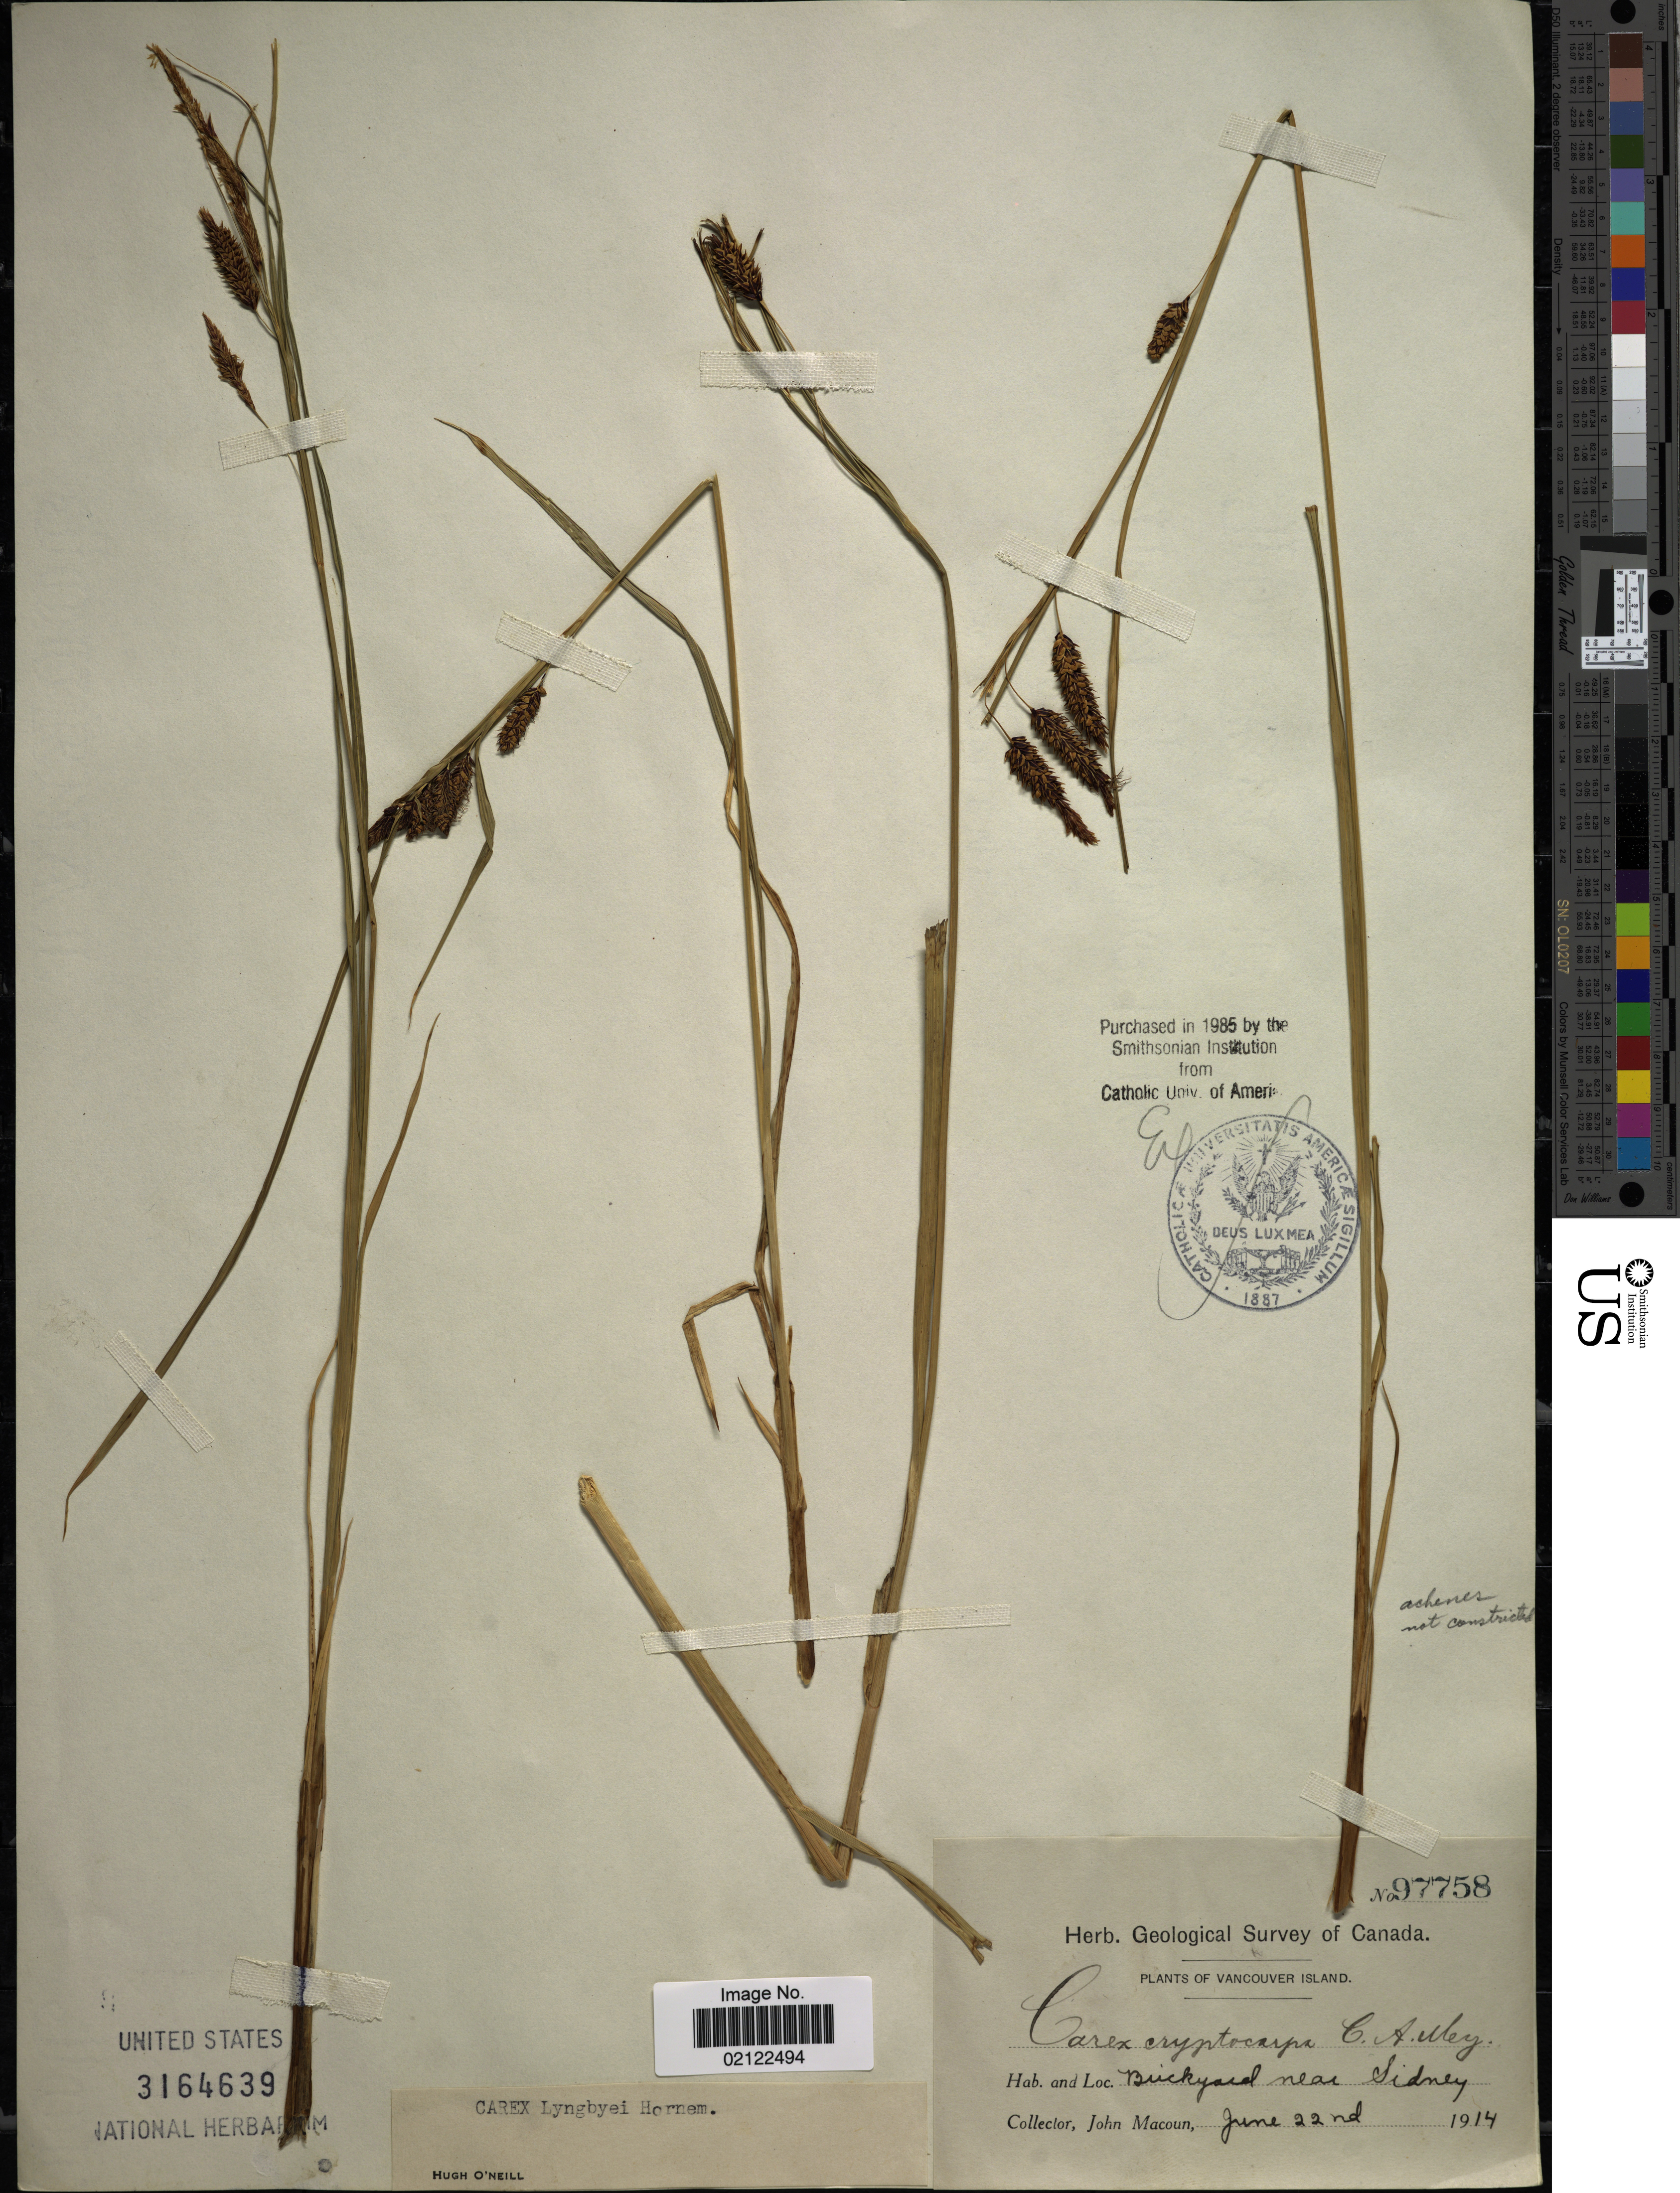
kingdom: Plantae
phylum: Tracheophyta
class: Liliopsida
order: Poales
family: Cyperaceae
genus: Carex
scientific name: Carex lyngbyei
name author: Hornem.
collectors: J. Macoun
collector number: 97758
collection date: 1914-06-22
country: Canada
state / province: British Columbia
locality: Vancouver Island. Brickyard near Sidney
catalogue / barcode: US 3164639